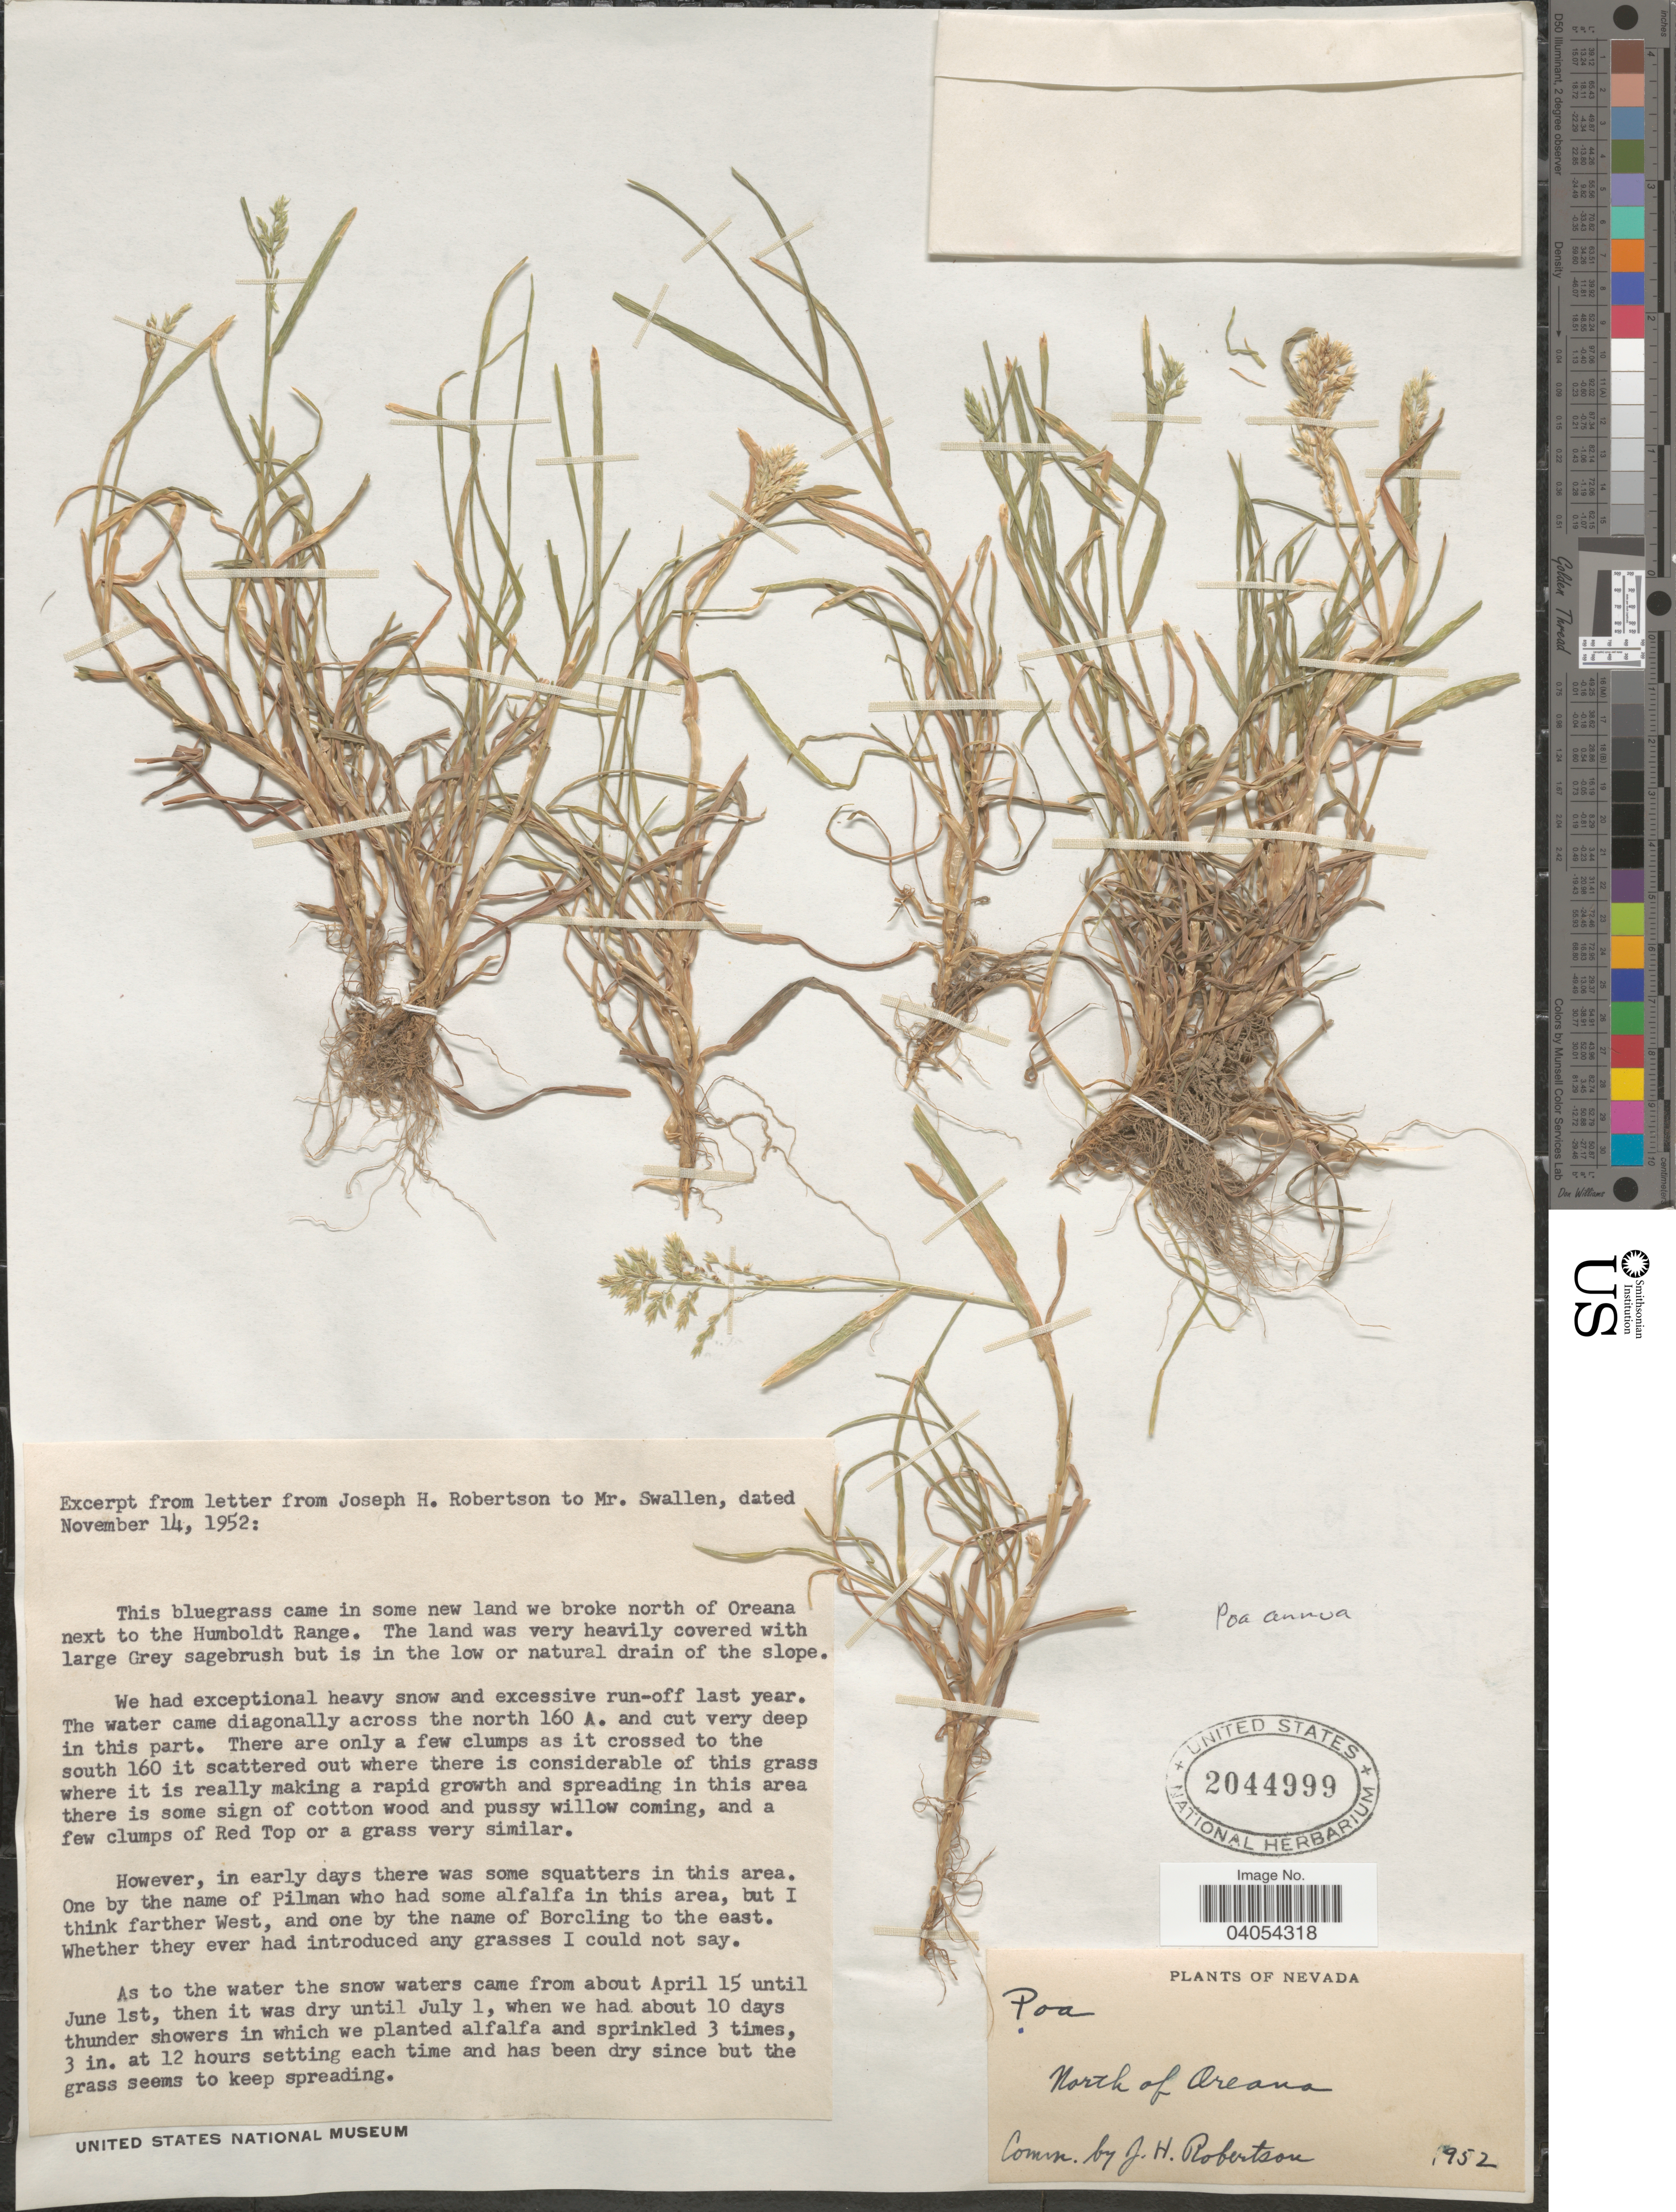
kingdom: Plantae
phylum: Tracheophyta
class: Liliopsida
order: Poales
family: Poaceae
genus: Poa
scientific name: Poa annua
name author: L.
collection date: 1952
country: United States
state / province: Nevada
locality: North of Oreana.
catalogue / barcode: US 2044999